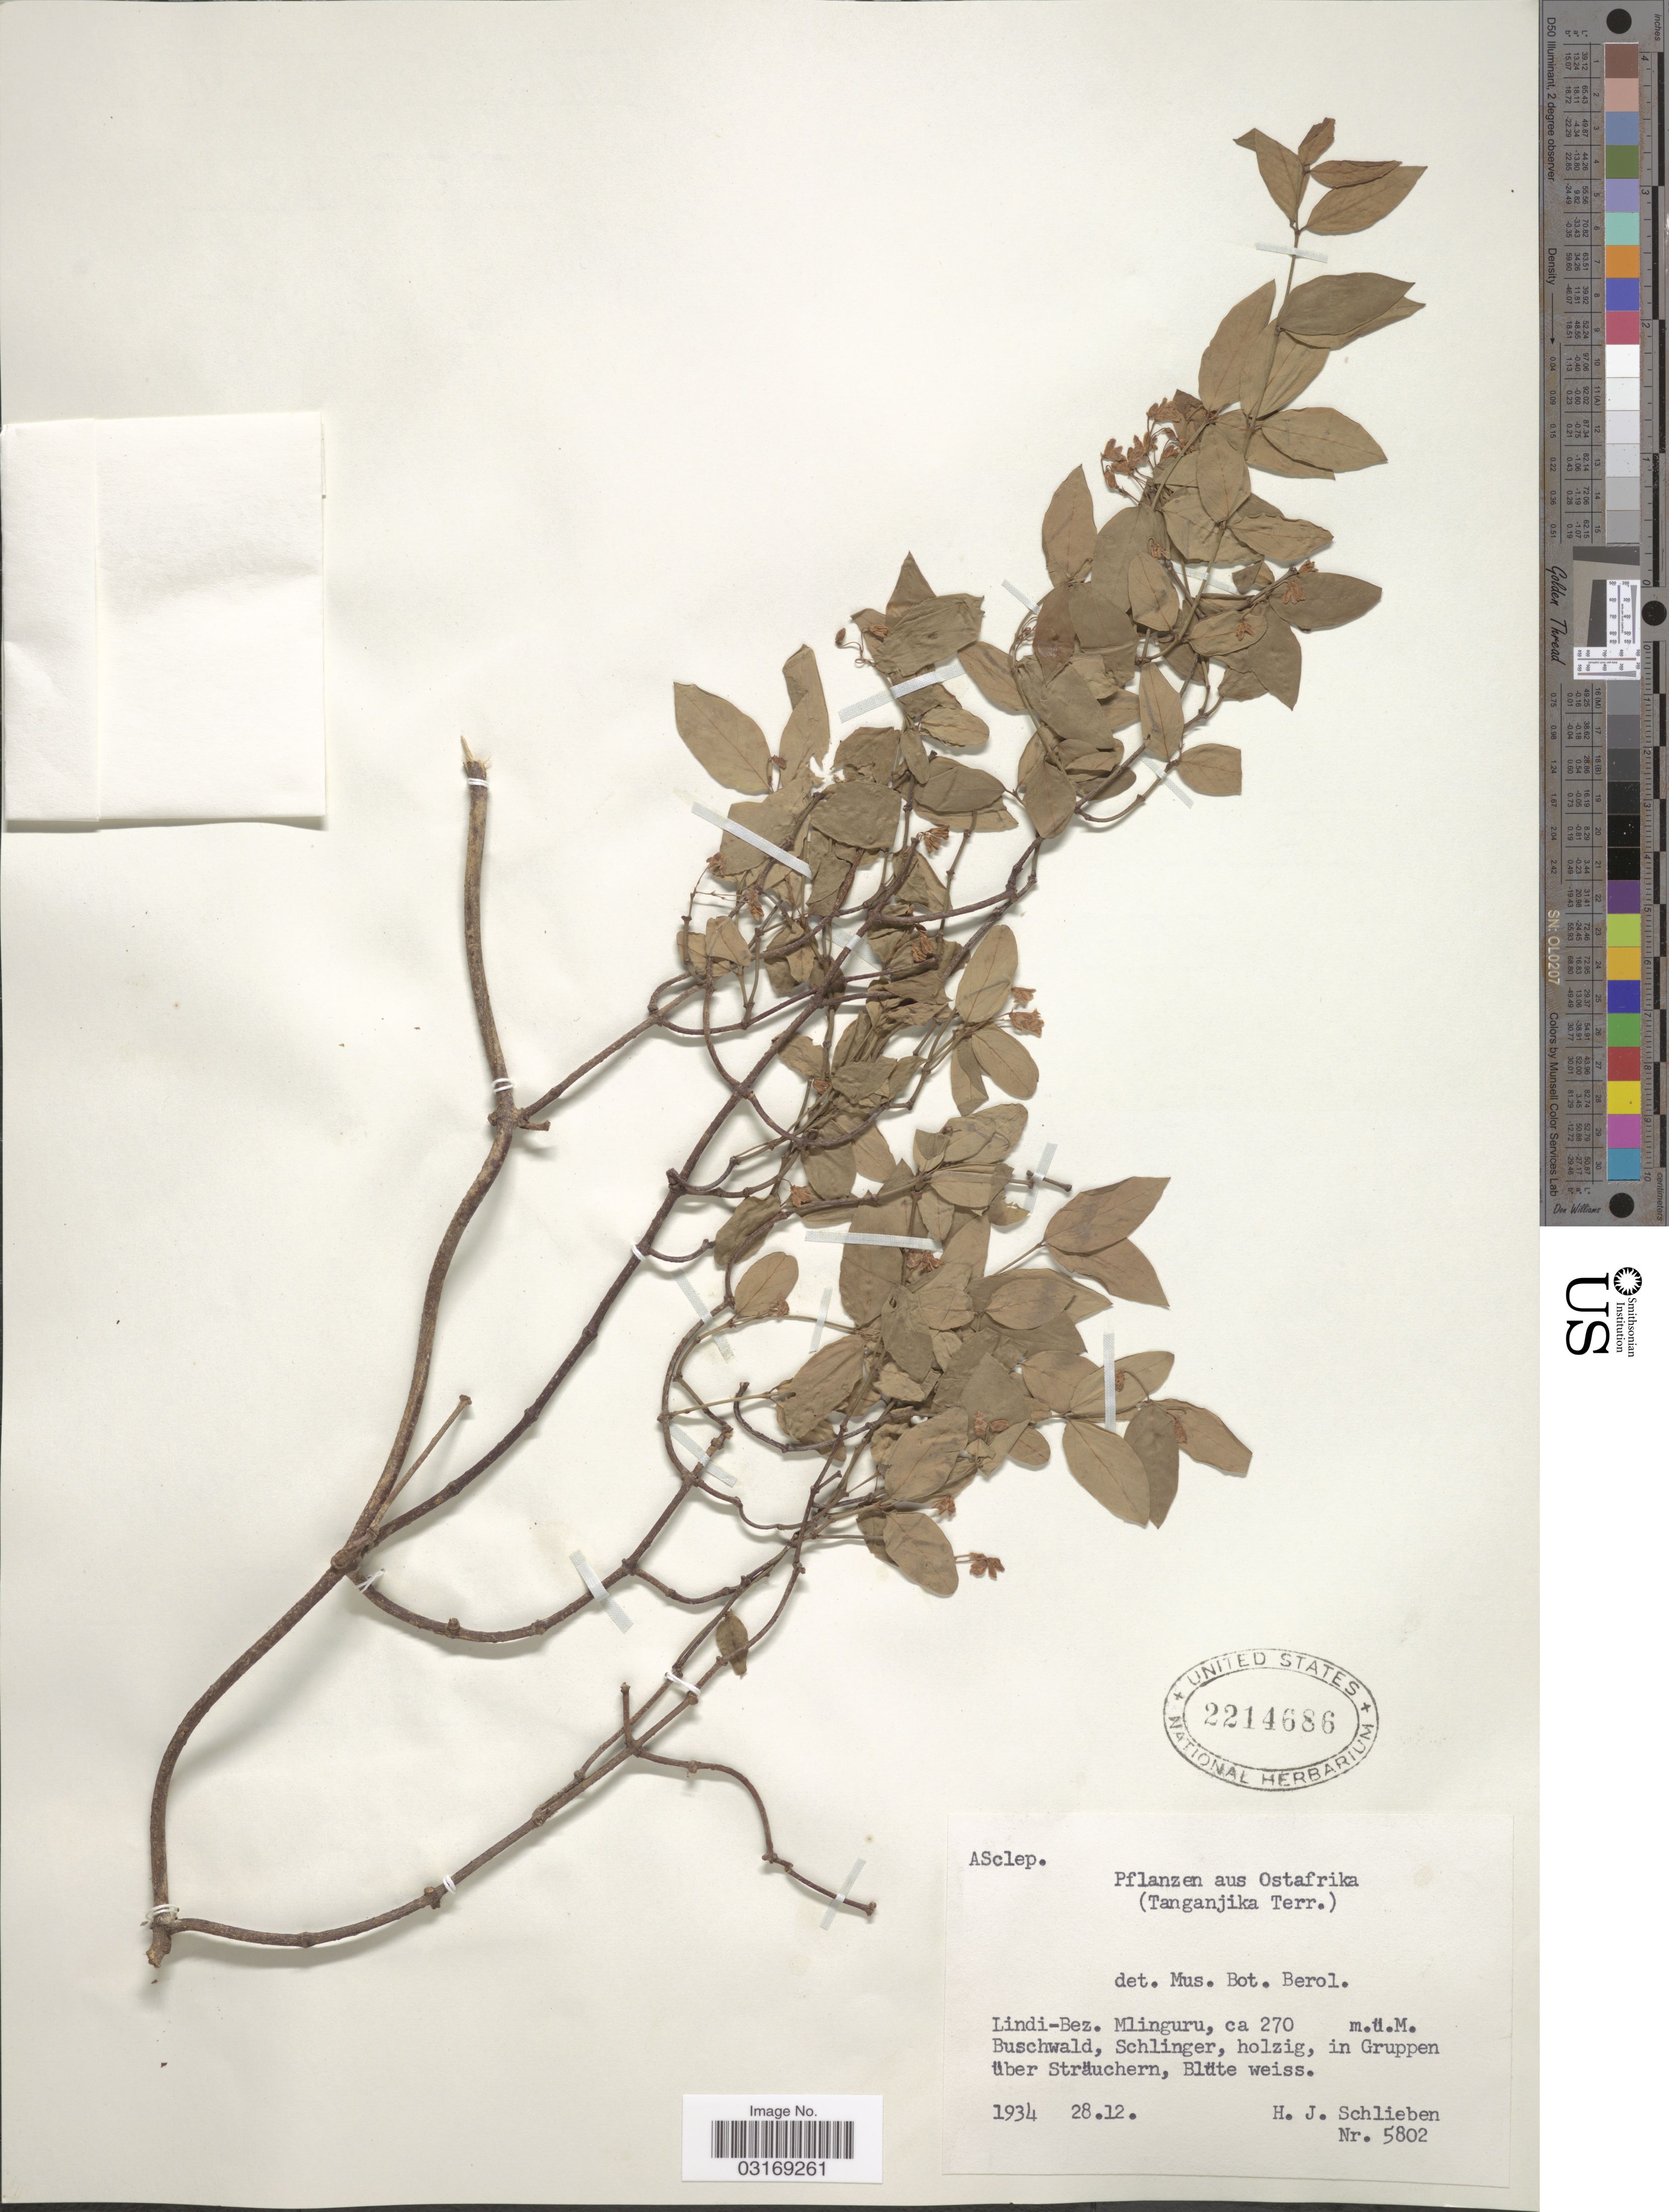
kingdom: Plantae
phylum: Tracheophyta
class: Magnoliopsida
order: Gentianales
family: Apocynaceae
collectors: H. J. Schlieben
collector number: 5802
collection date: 1934-12-28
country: Tanzania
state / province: Lindi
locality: Ostafrika (Tanganjika Terr.) Lindi-Bez. Mlinguru.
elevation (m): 270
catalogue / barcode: US 2214686